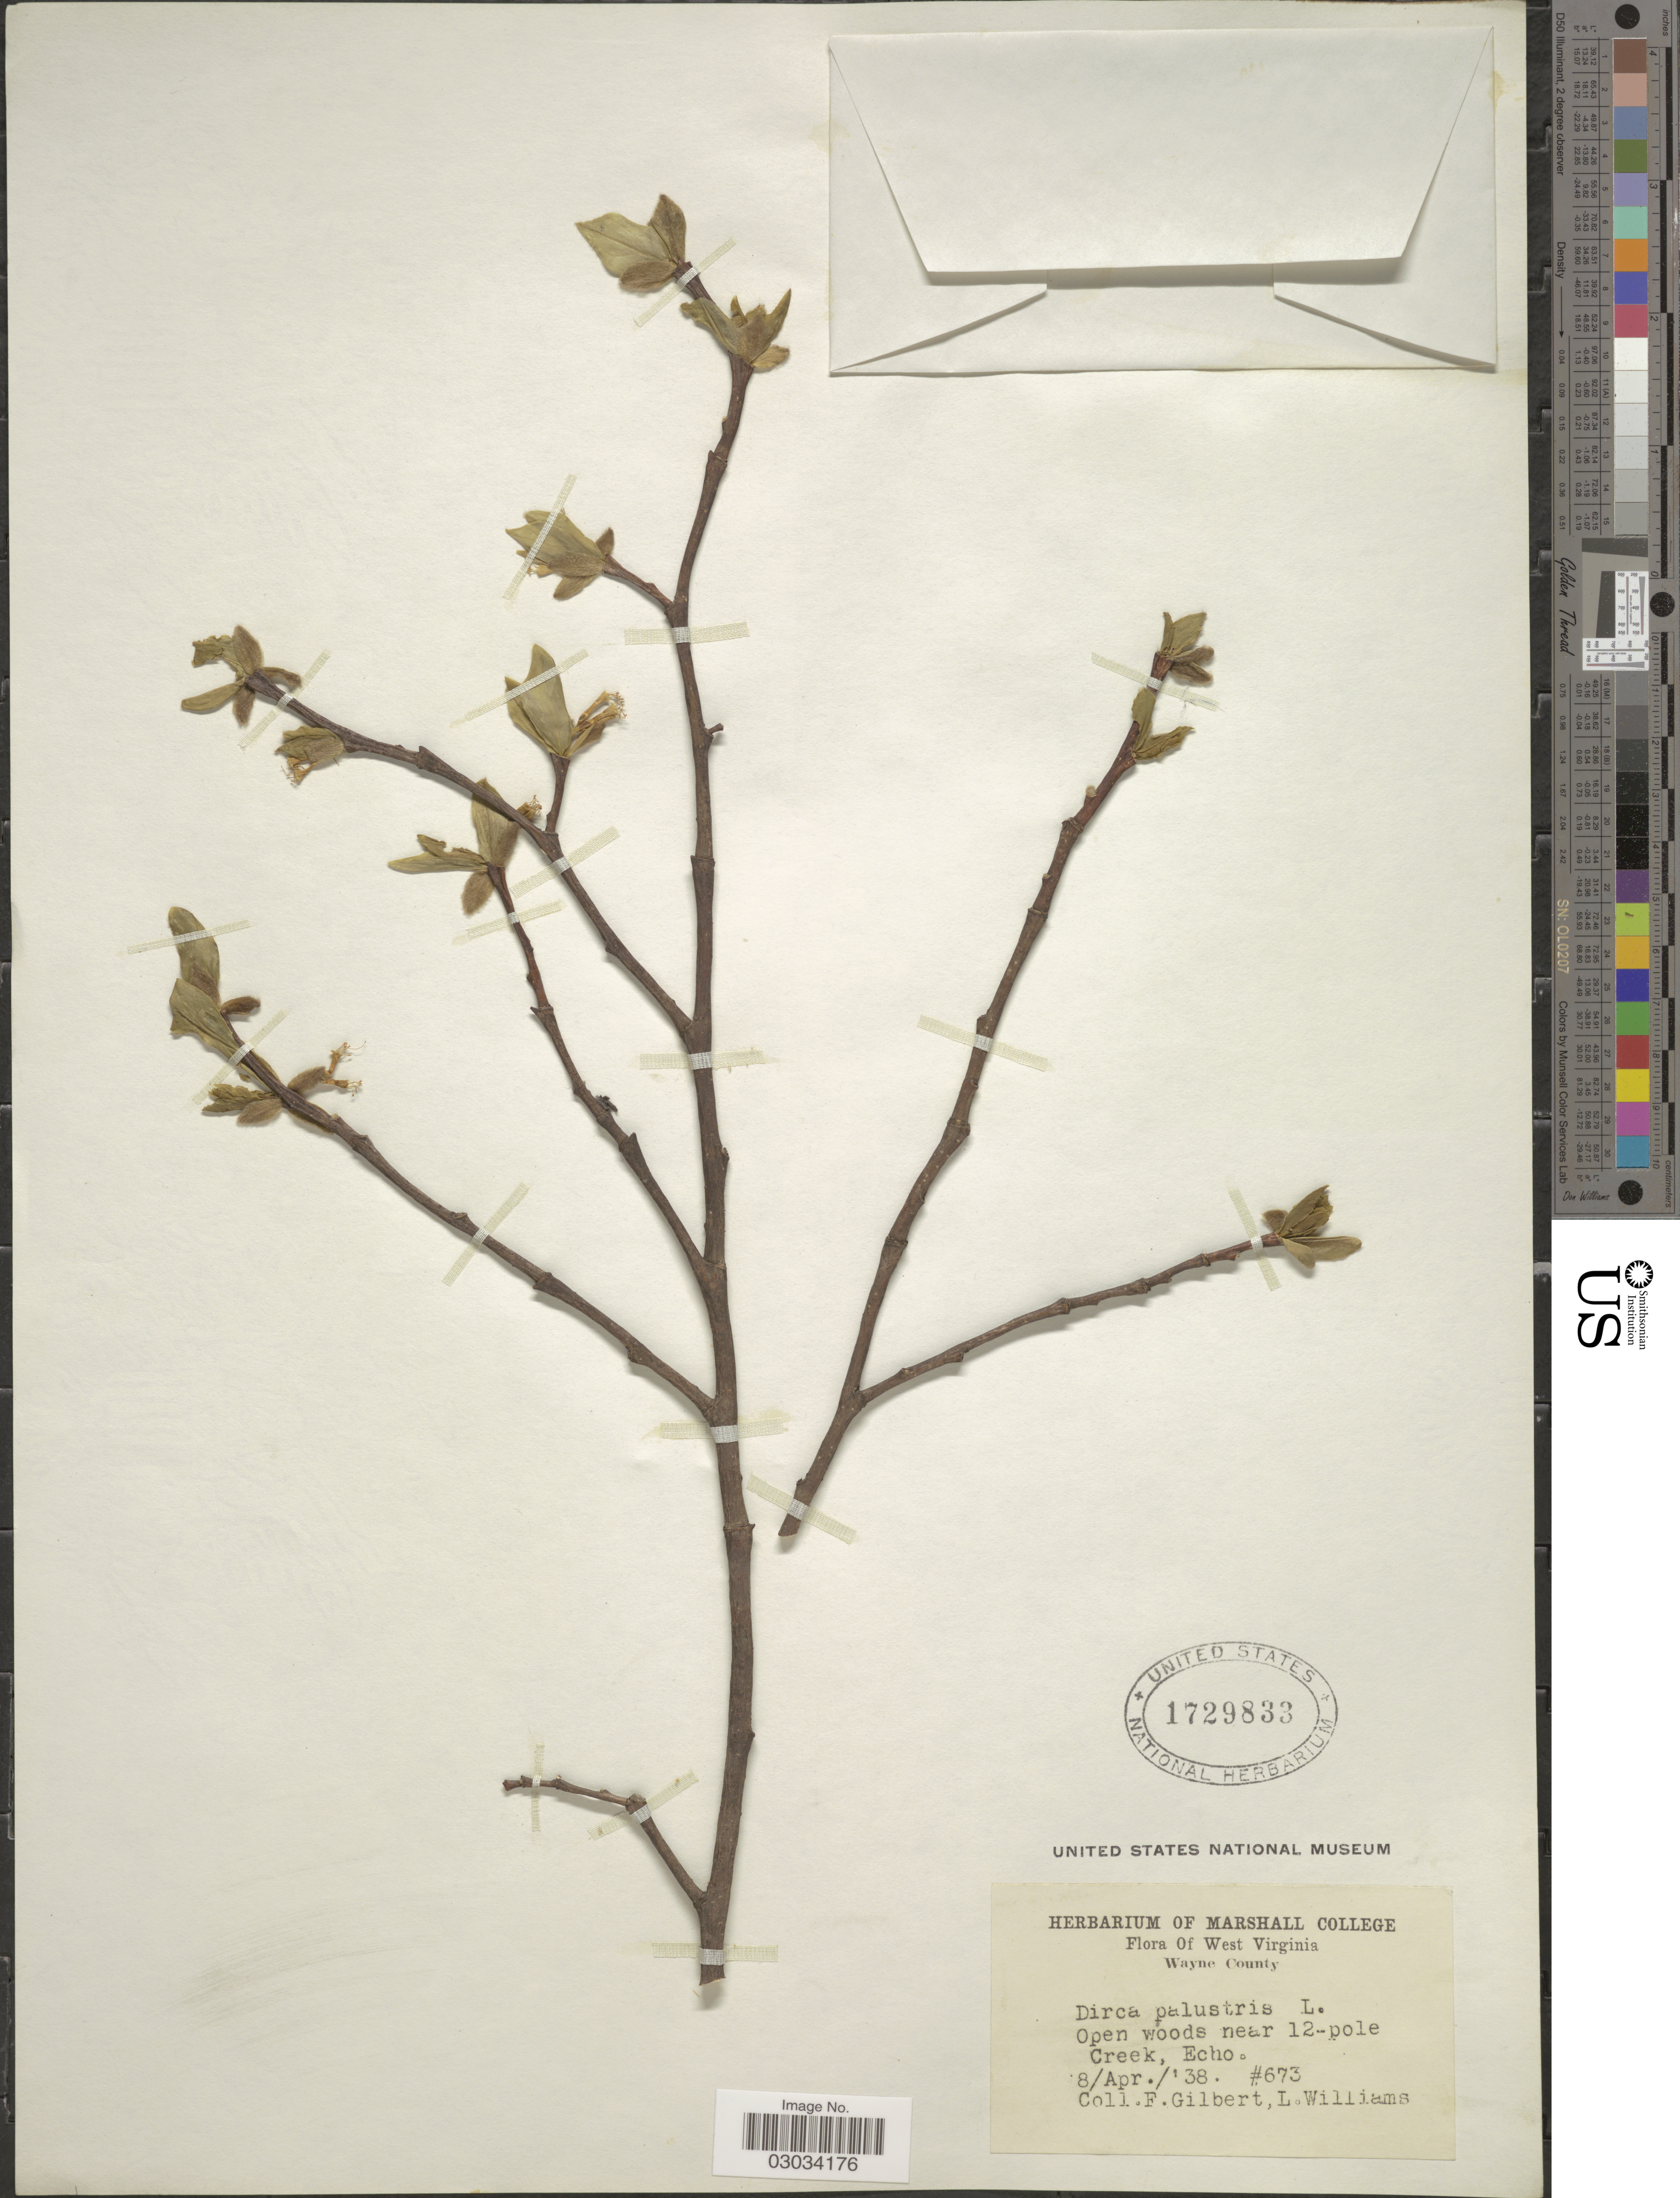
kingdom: Plantae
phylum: Tracheophyta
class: Magnoliopsida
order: Malvales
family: Thymelaeaceae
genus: Dirca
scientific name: Dirca palustris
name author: L.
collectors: F. A. Gilbert & L. Williams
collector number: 673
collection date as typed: Transcribed d/m/y: 8/4/38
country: United States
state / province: West Virginia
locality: Open woods near 12-pole Creek, Echo.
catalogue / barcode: US 1729833